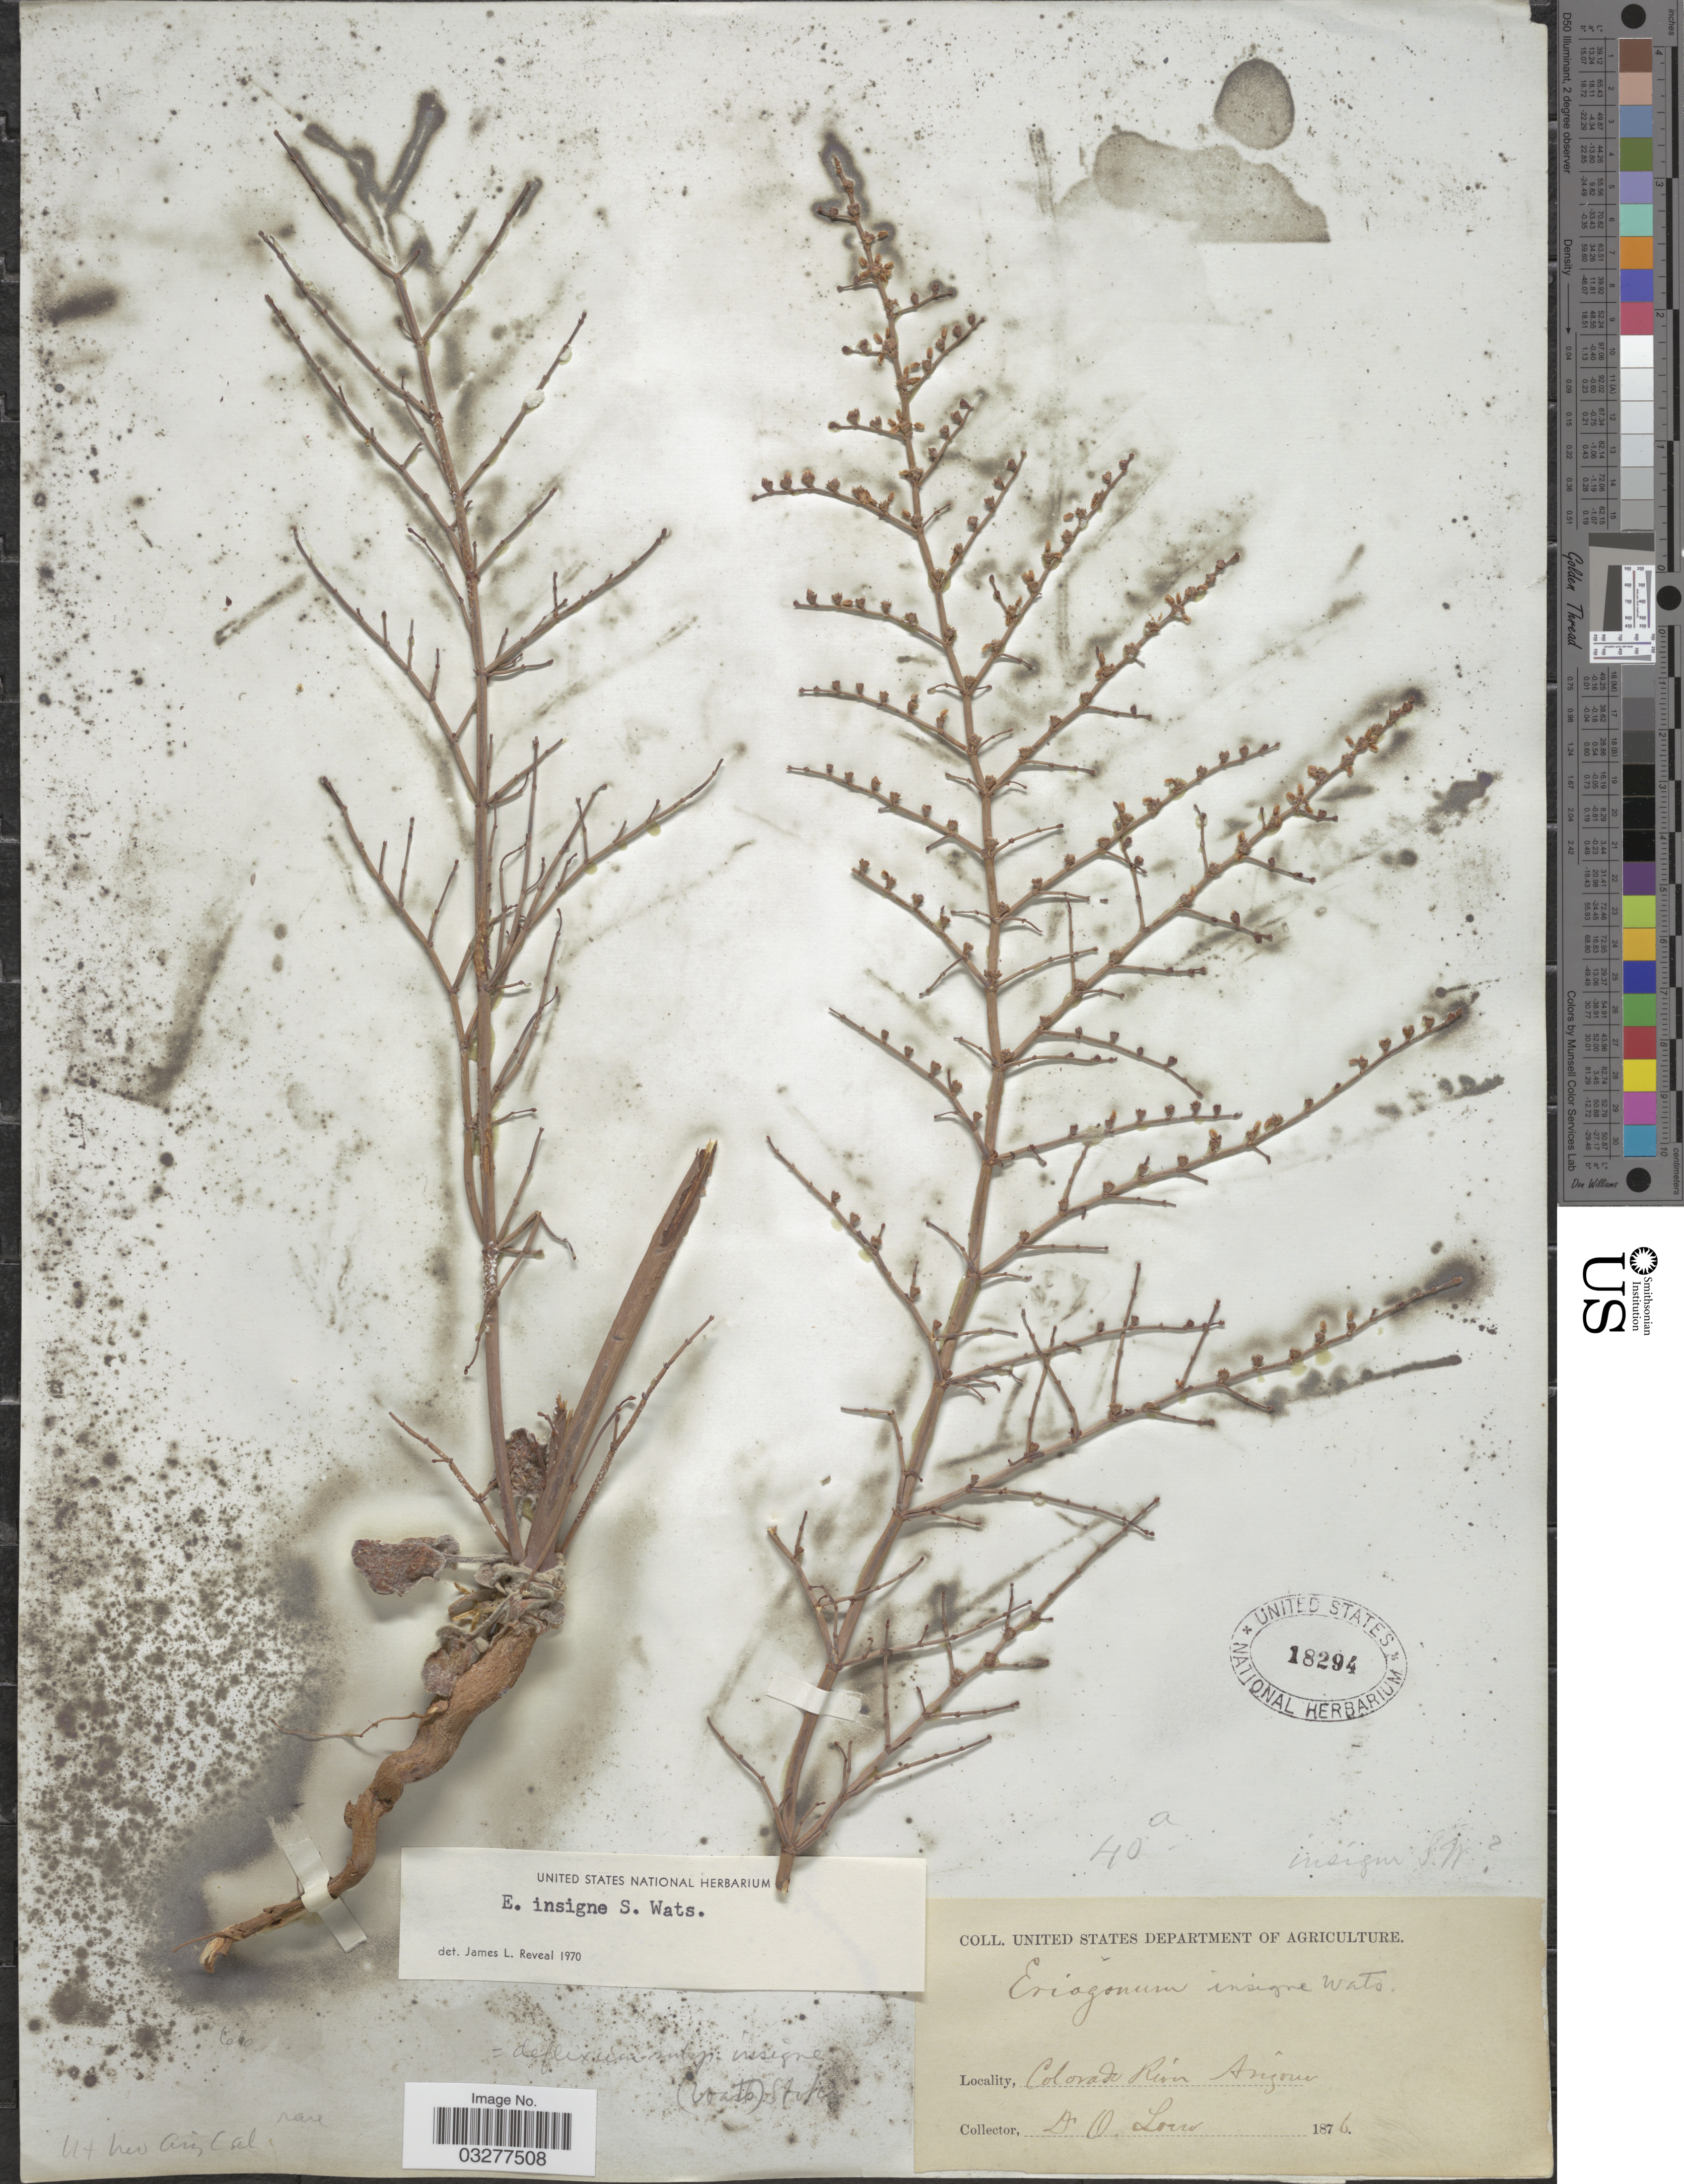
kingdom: Plantae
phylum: Tracheophyta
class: Magnoliopsida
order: Caryophyllales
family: Polygonaceae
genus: Eriogonum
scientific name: Eriogonum insigne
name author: S. Watson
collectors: O. Loew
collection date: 1876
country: United States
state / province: Arizona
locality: Colorado River.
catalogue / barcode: US 18294